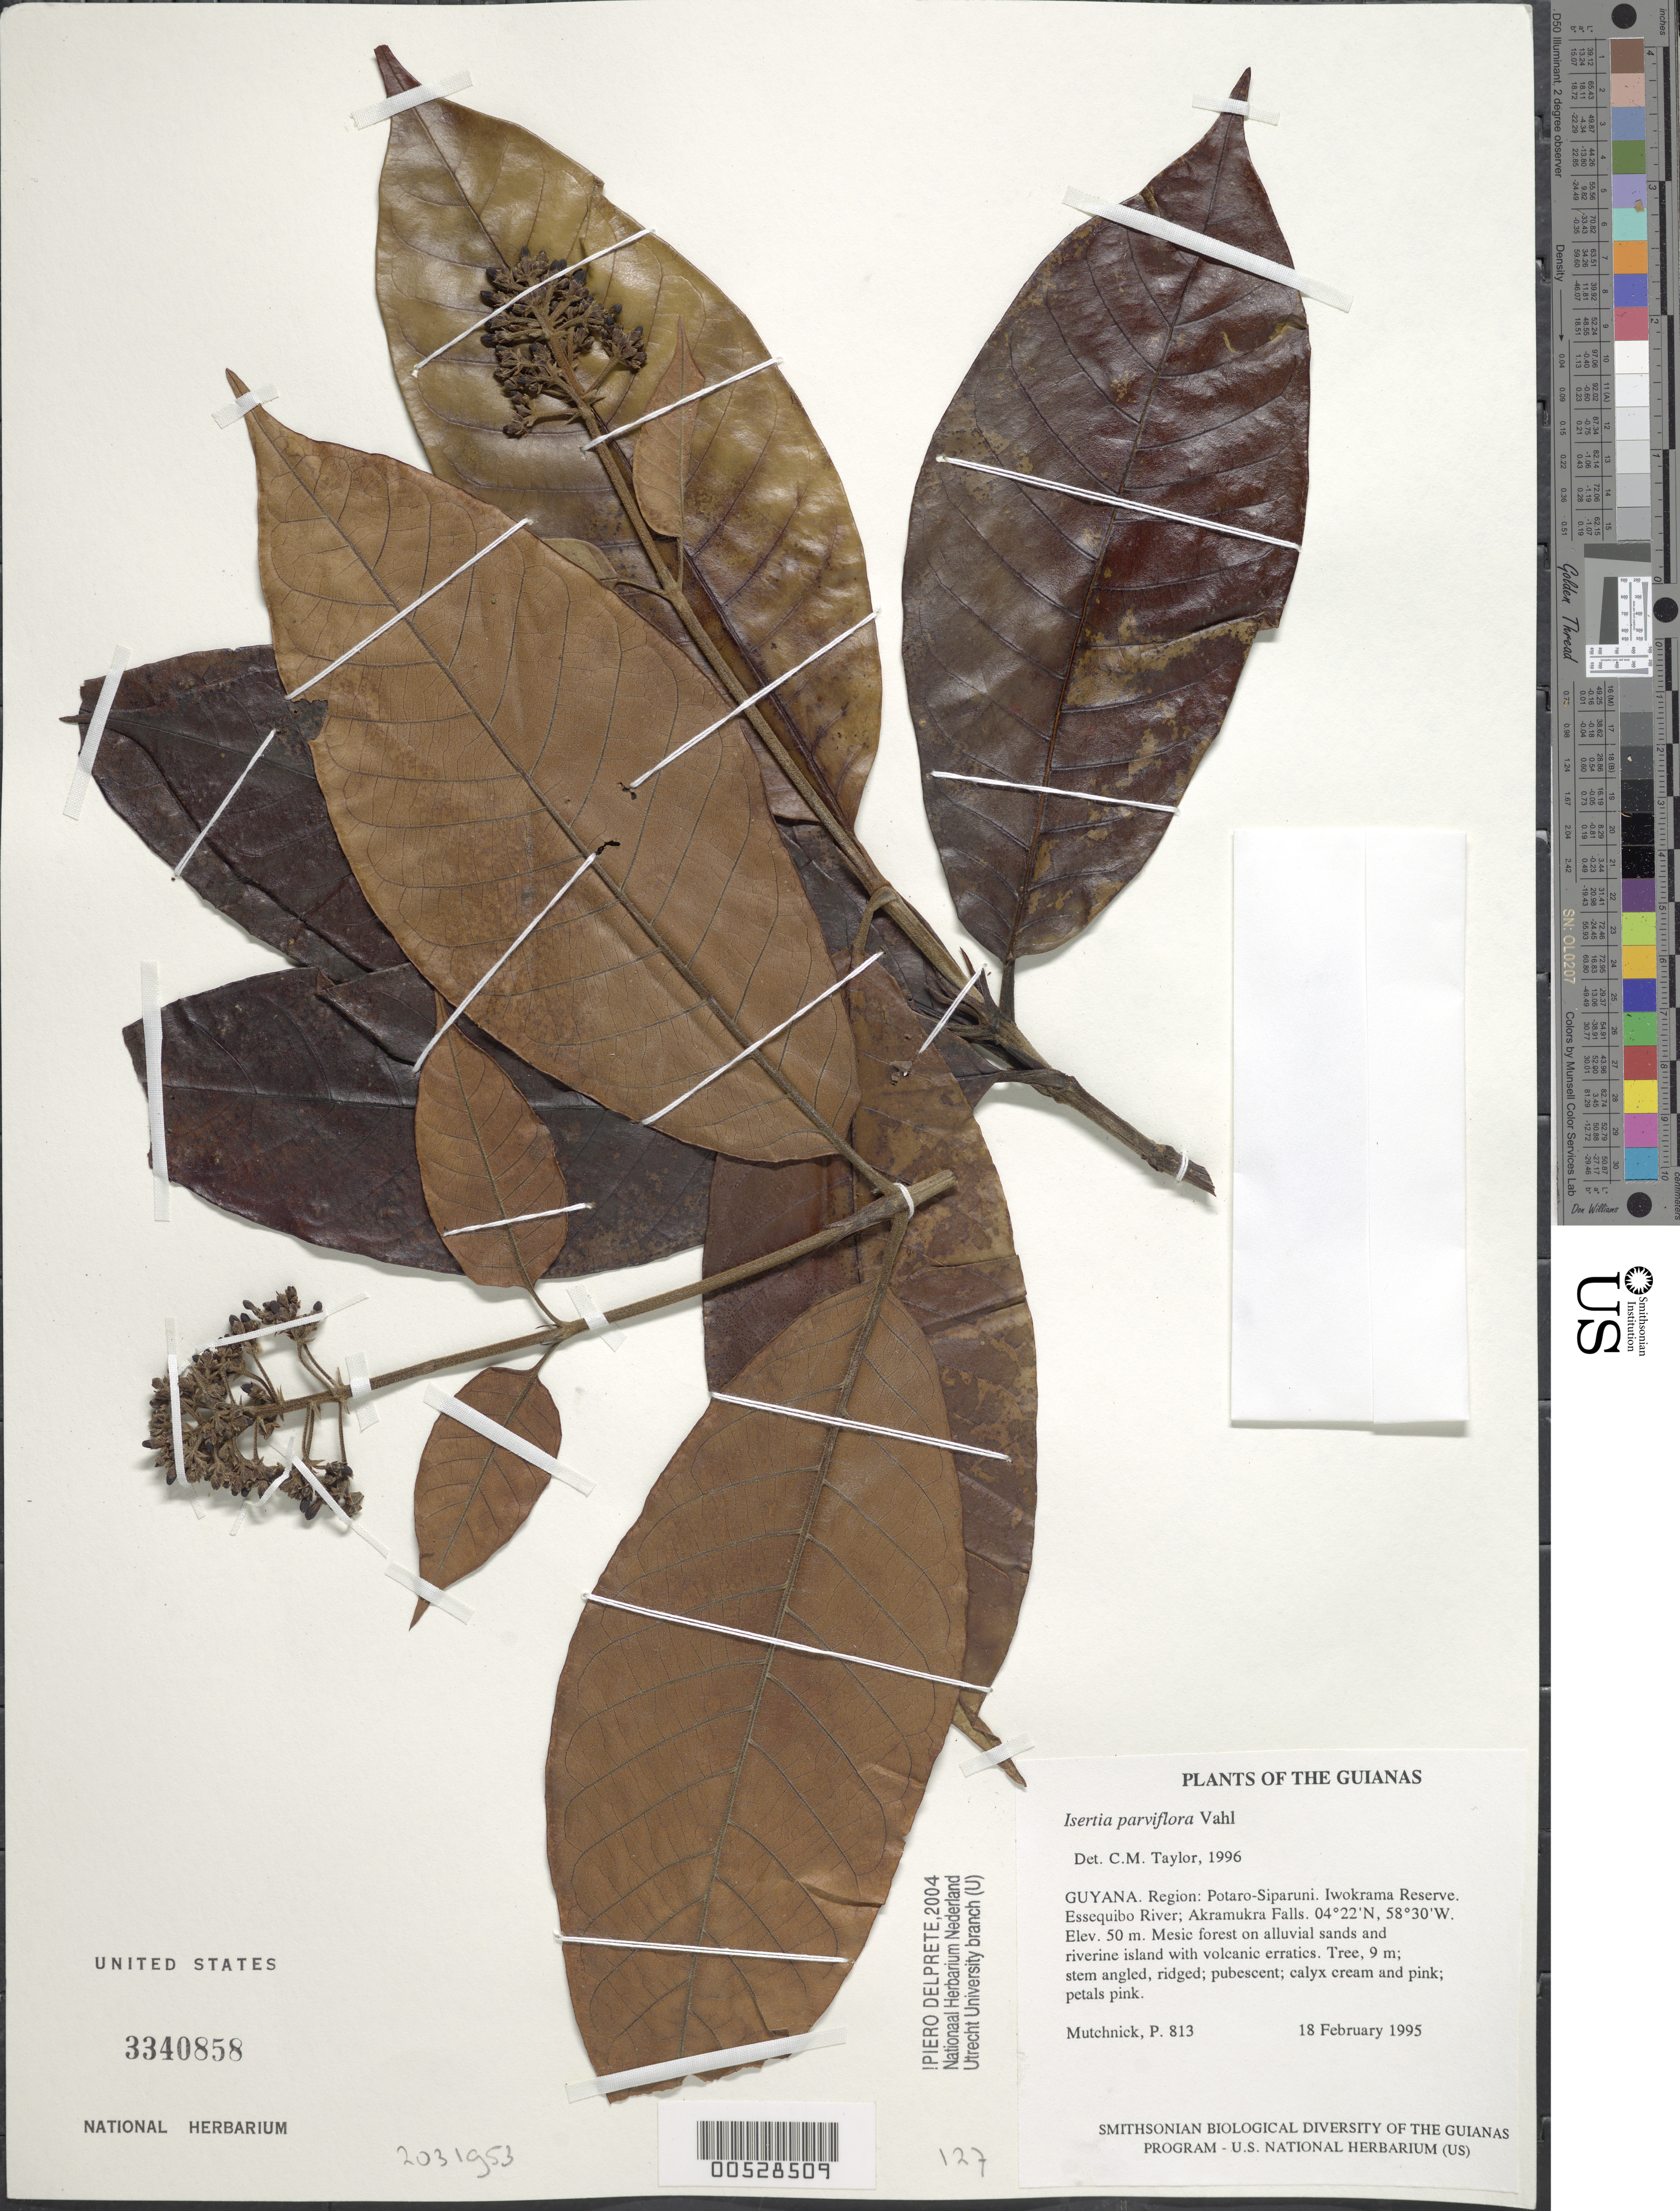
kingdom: Plantae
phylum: Tracheophyta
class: Magnoliopsida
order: Gentianales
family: Rubiaceae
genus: Isertia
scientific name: Isertia parviflora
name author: Vahl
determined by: Taylor, Charlotte M.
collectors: P. Mutchnick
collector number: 813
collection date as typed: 18 February 1995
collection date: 1995-02-18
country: Guyana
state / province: Potaro-Siparuni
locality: Iwokrama Reserve. Essequibo River; Akramukra Falls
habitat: Mesic forest on alluvial sands and riverine island with volcanic erratics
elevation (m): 50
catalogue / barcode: US 3340858